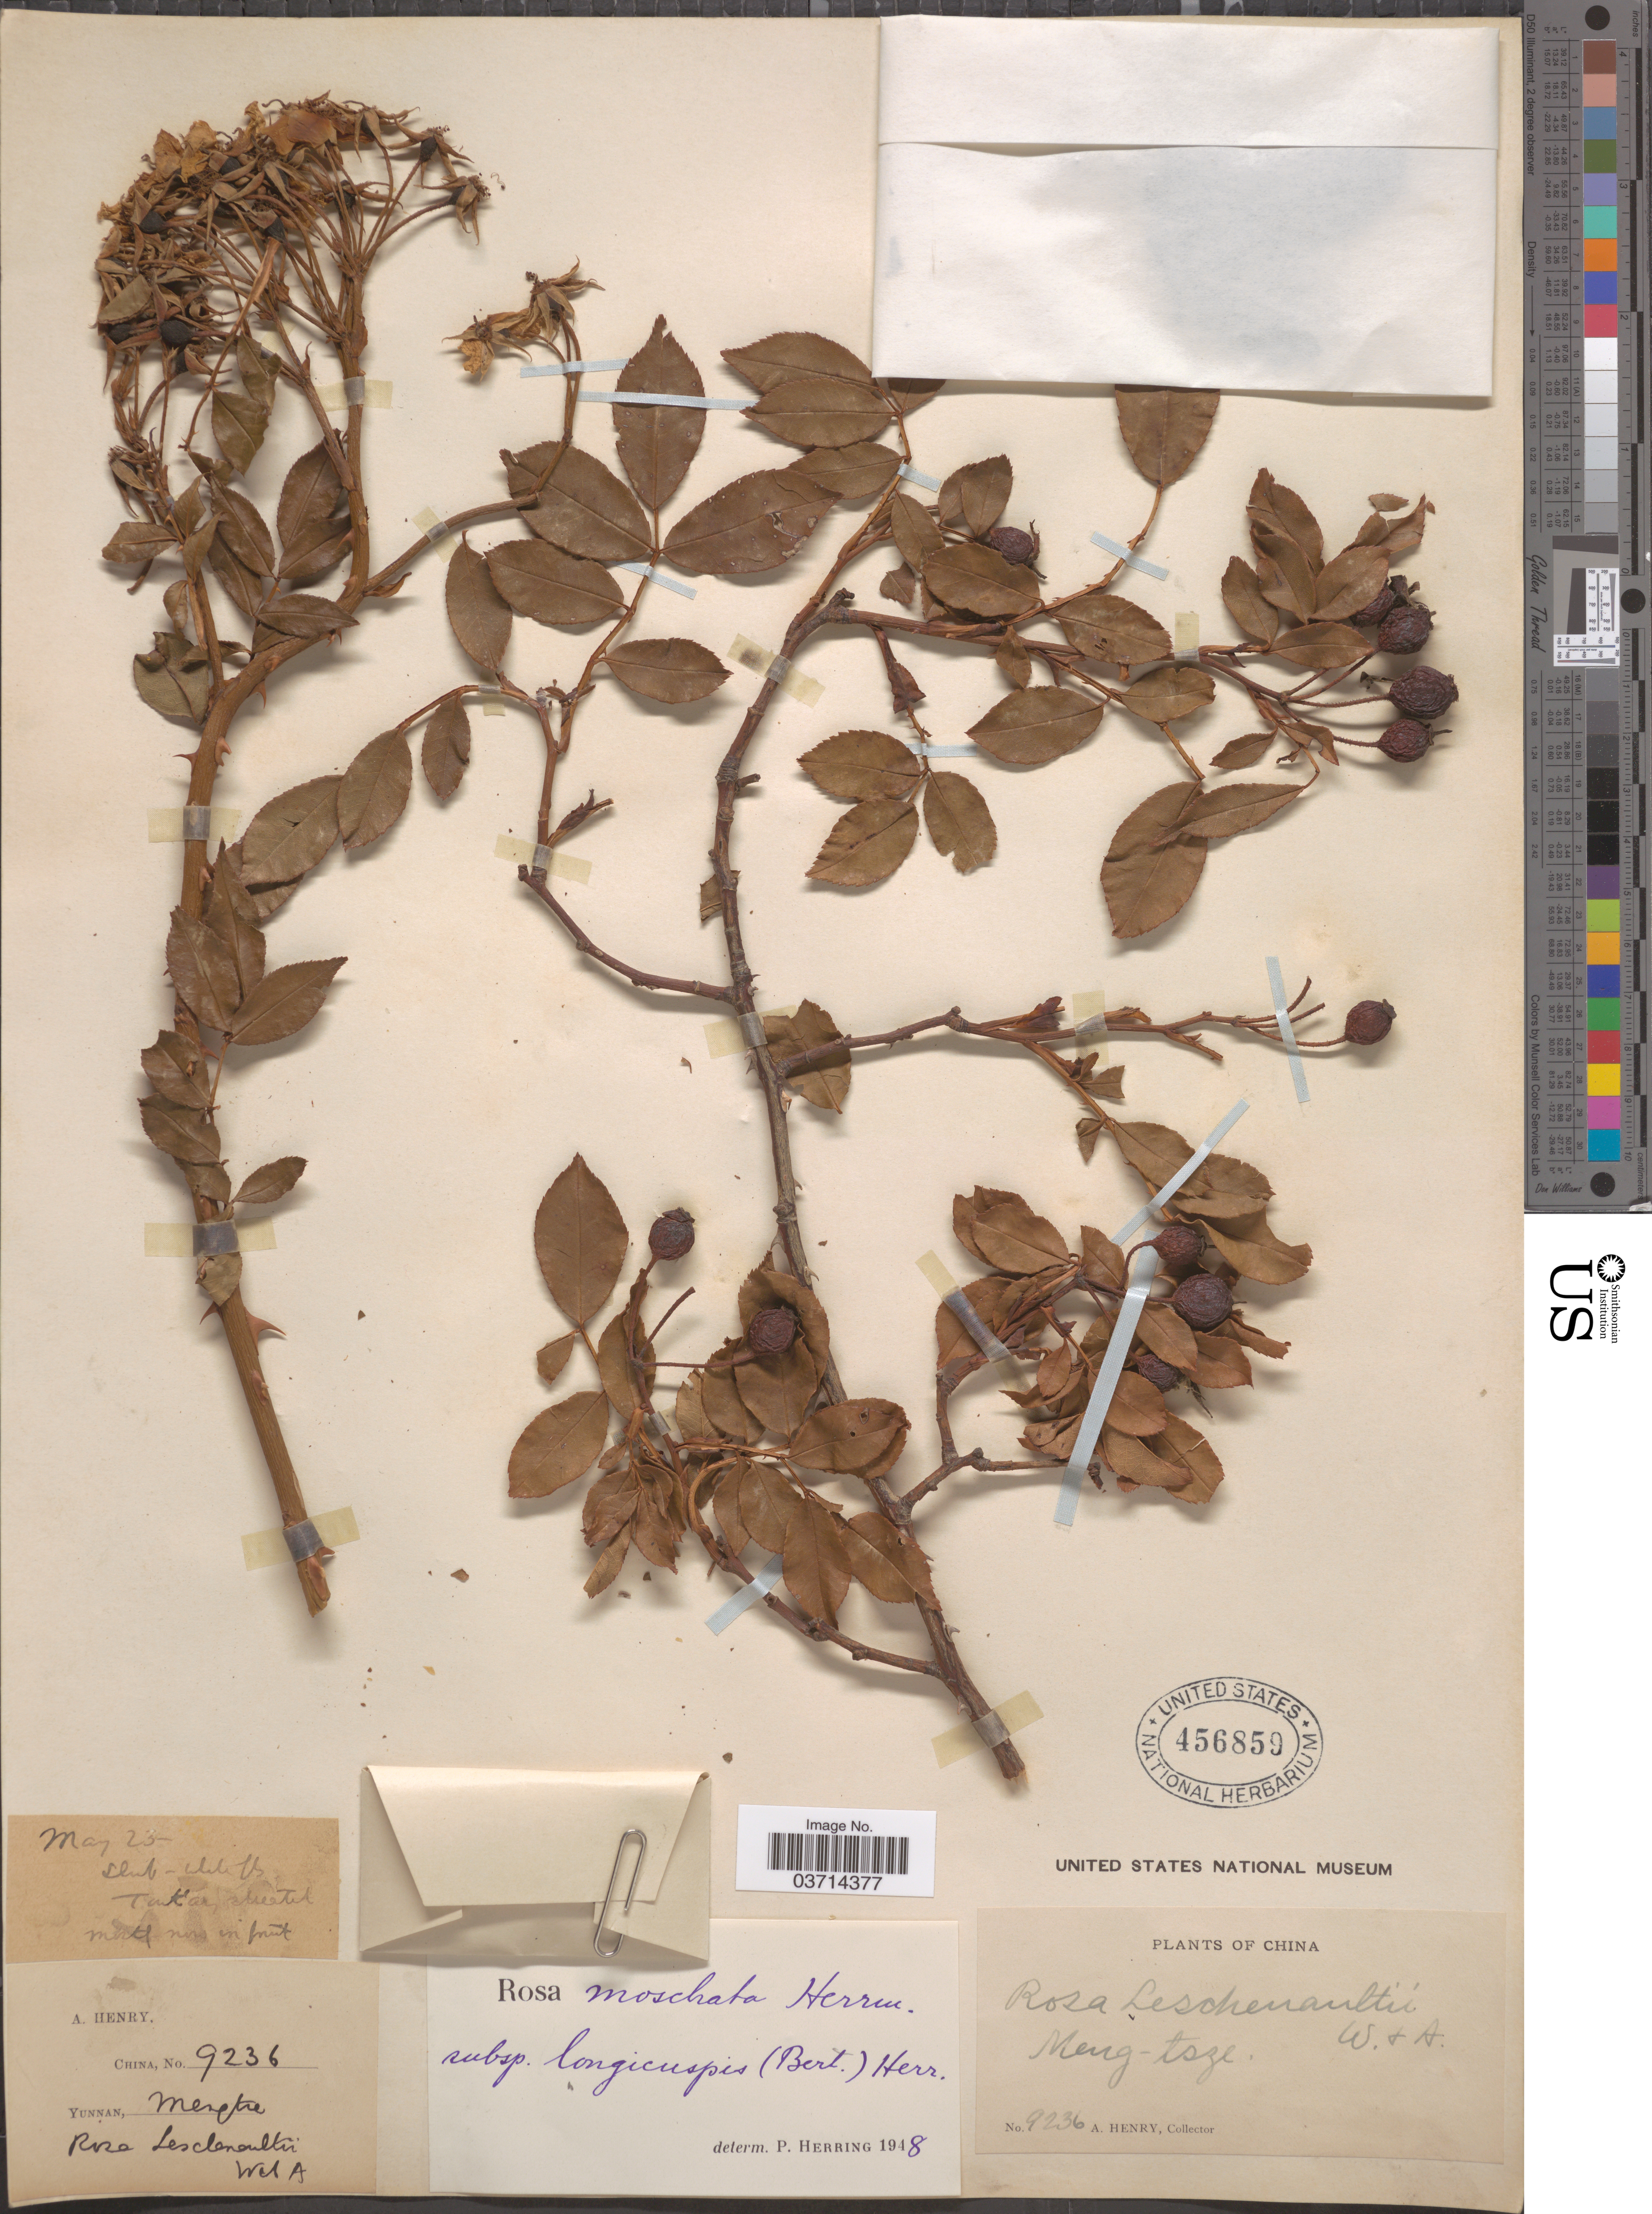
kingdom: Plantae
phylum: Tracheophyta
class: Magnoliopsida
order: Rosales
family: Rosaceae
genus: Rosa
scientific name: Rosa moschata subsp. longicuspis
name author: (Bertol.) Cardot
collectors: A. Henry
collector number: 9236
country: China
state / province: Yunnan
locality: Meng-tsze.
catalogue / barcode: US 456859